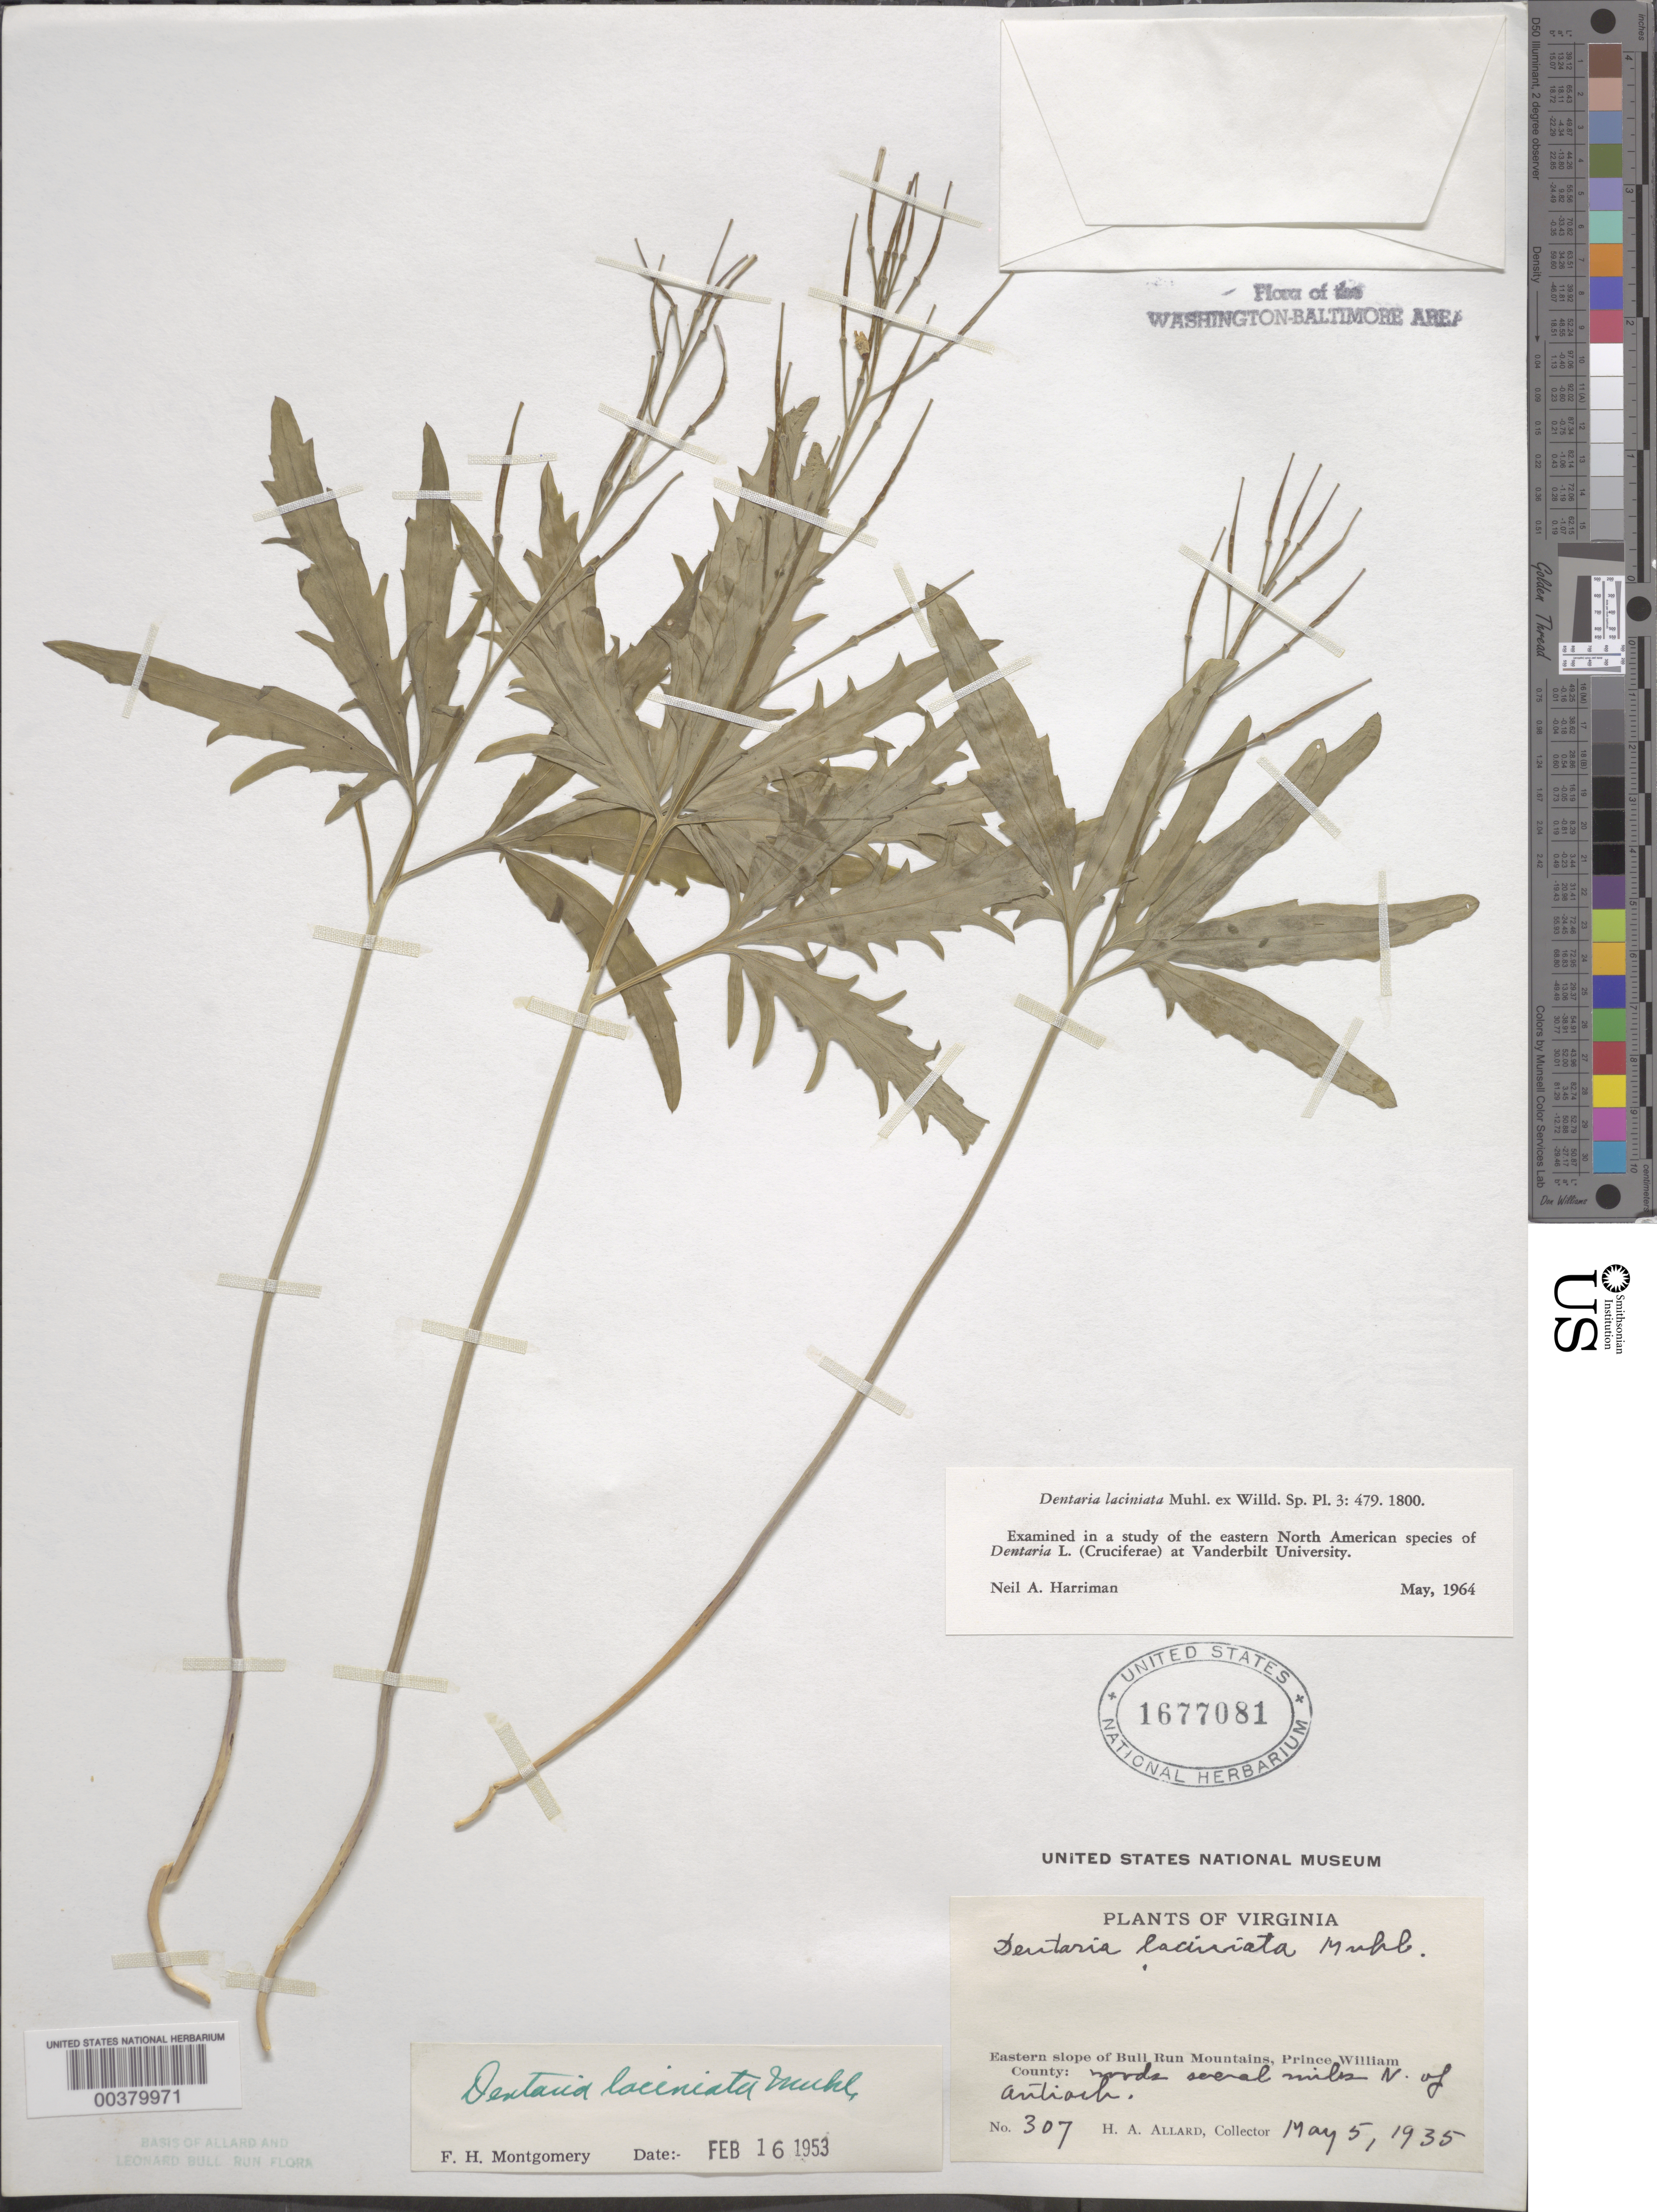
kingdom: Plantae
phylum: Tracheophyta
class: Magnoliopsida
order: Brassicales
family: Brassicaceae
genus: Cardamine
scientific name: Cardamine concatenata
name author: (Michx.) Sw.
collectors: H. A. Allard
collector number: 307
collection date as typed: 05 May 1935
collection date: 1935-05-05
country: United States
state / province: Virginia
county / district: Prince William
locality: North of Antioch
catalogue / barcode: US 1677081